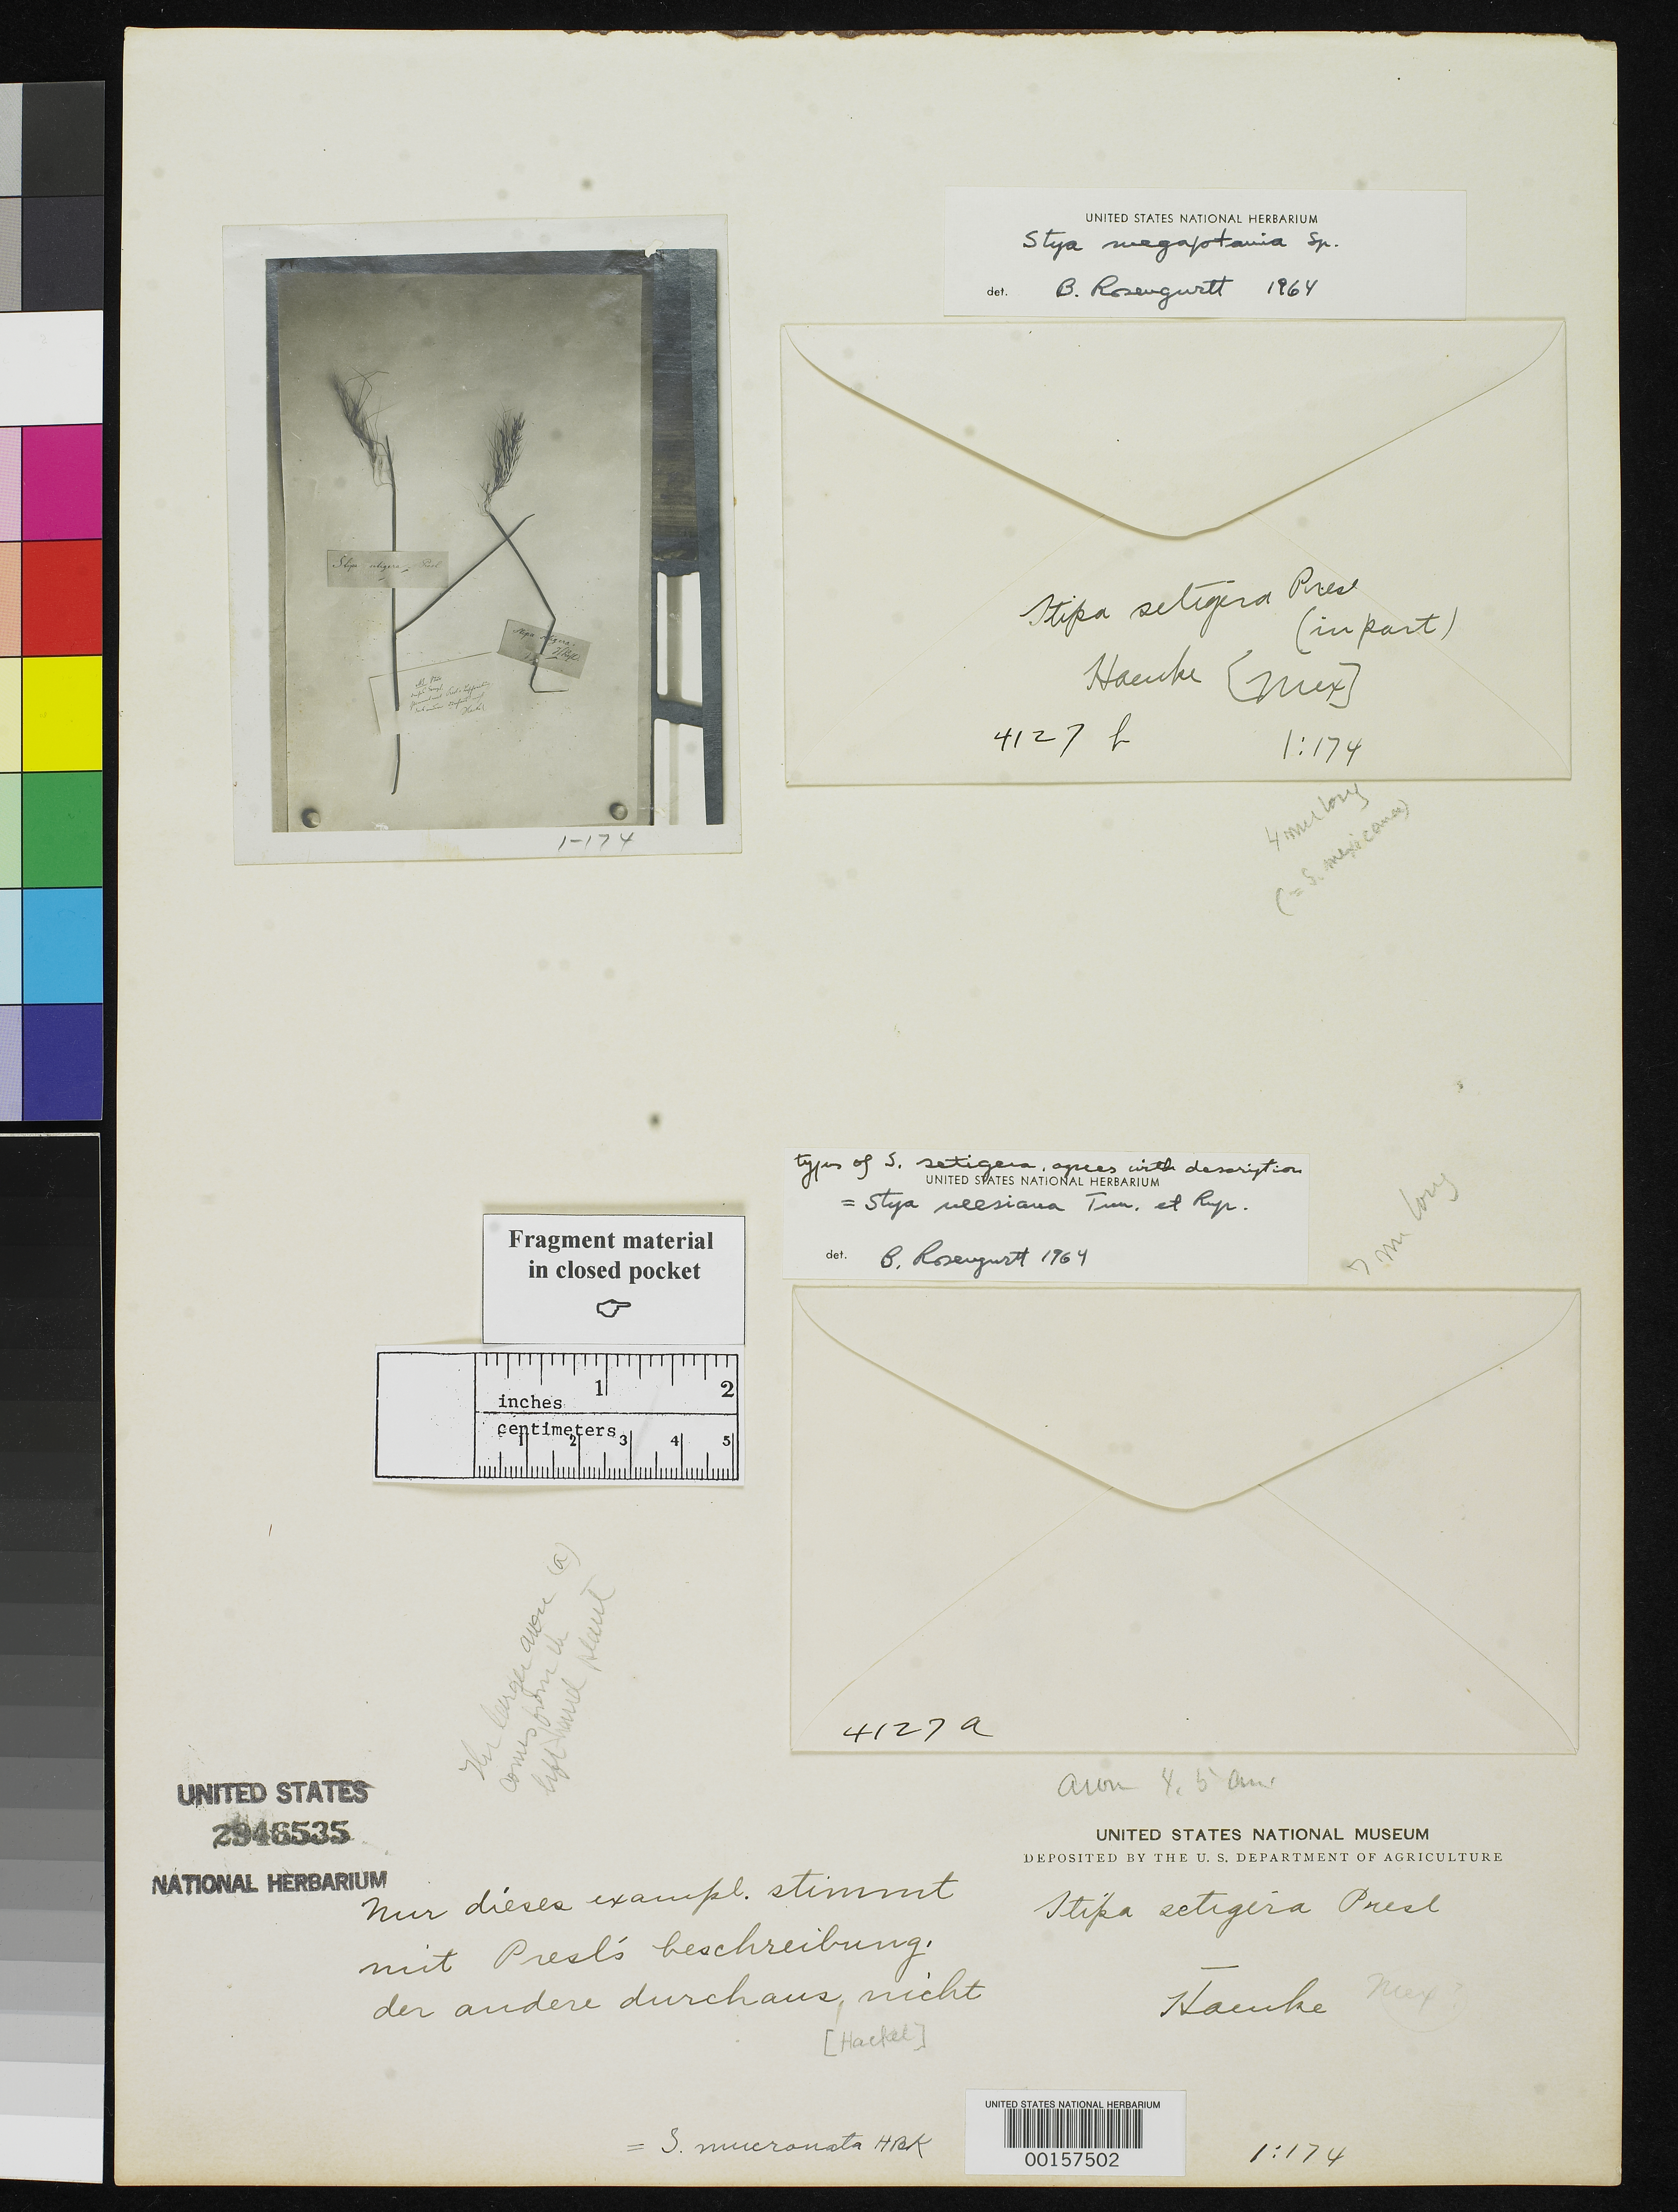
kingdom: Plantae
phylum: Tracheophyta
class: Liliopsida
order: Poales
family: Poaceae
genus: Stipa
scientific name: Stipa setigera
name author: J. Presl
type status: Type Fragment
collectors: T. P. X. Haenke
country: Mexico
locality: E of Monserrat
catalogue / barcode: US 2946535